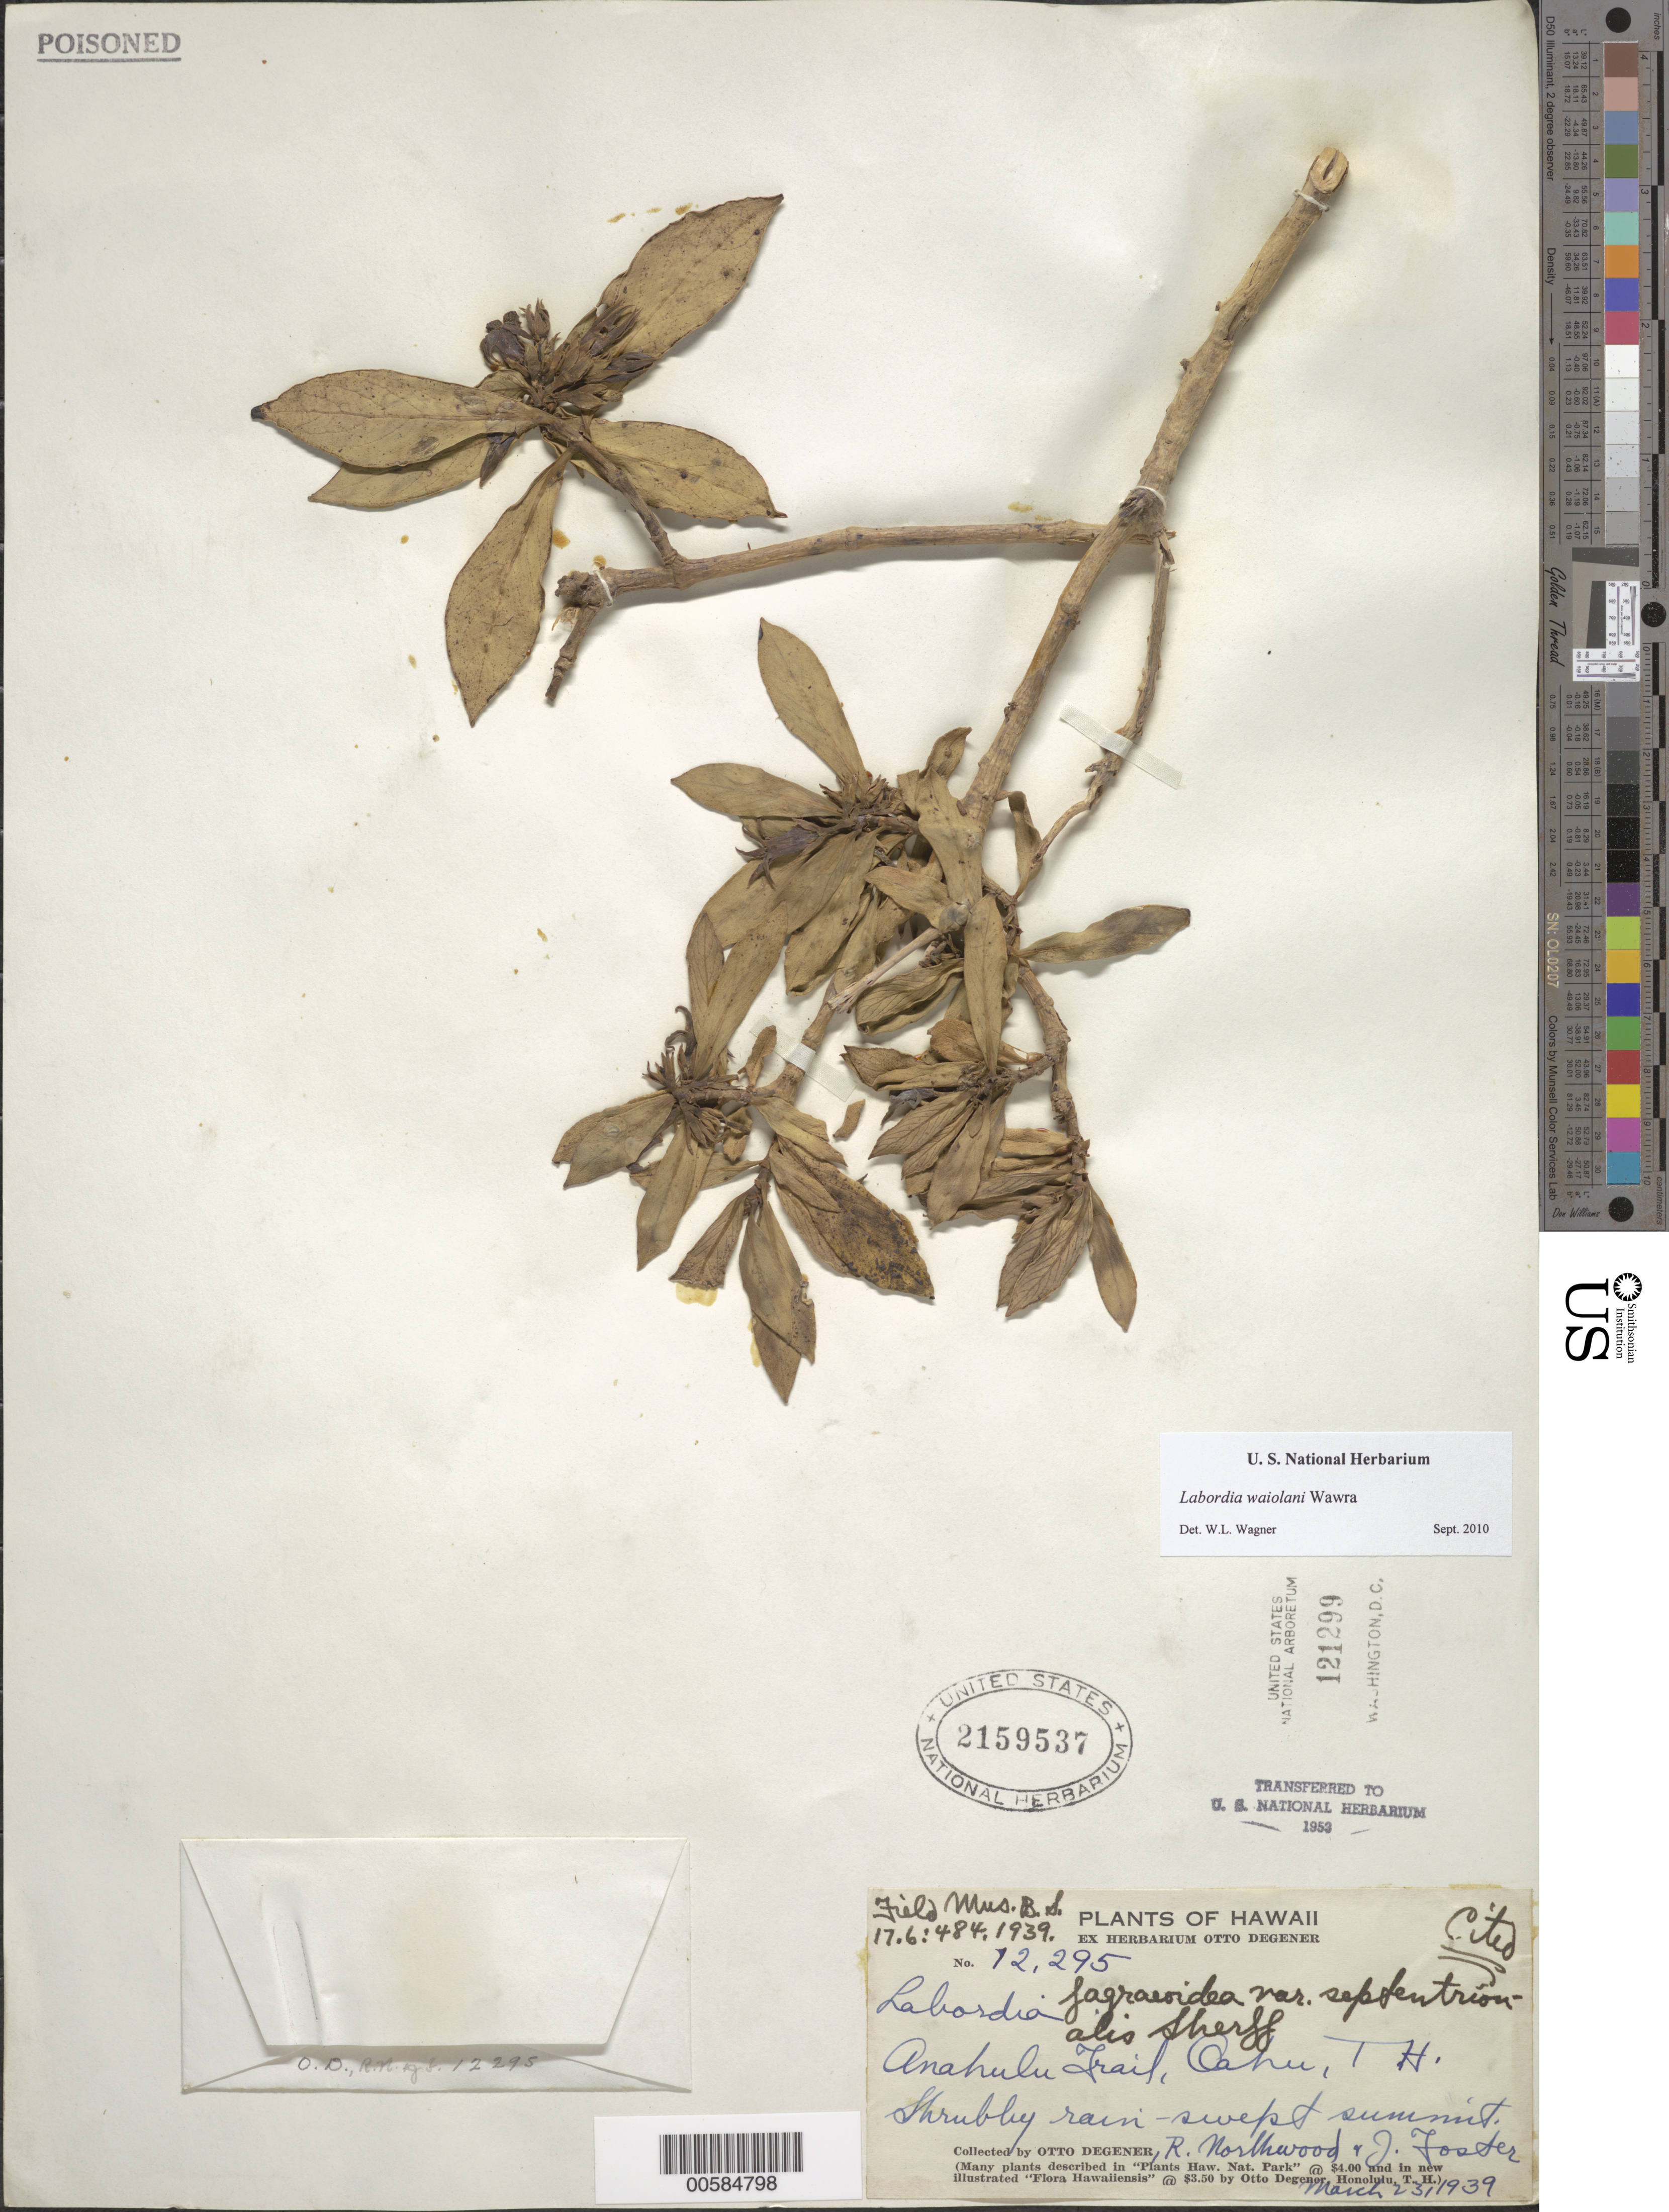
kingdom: Plantae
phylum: Tracheophyta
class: Magnoliopsida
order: Gentianales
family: Loganiaceae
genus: Geniostoma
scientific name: Geniostoma waiolani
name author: (Wawra) Byng & Christenh.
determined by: Wagner, W. L., (BOT), Smithsonian Institution - National Museum of Natural History (UNITED STATES)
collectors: O. Degener, R. Northwood & J. Foster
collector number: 12295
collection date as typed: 23 Mar 1939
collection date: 1939-03-23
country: United States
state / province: Hawaii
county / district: Honolulu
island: Oahu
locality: Anahulu Trail, summit.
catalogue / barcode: US 2159537